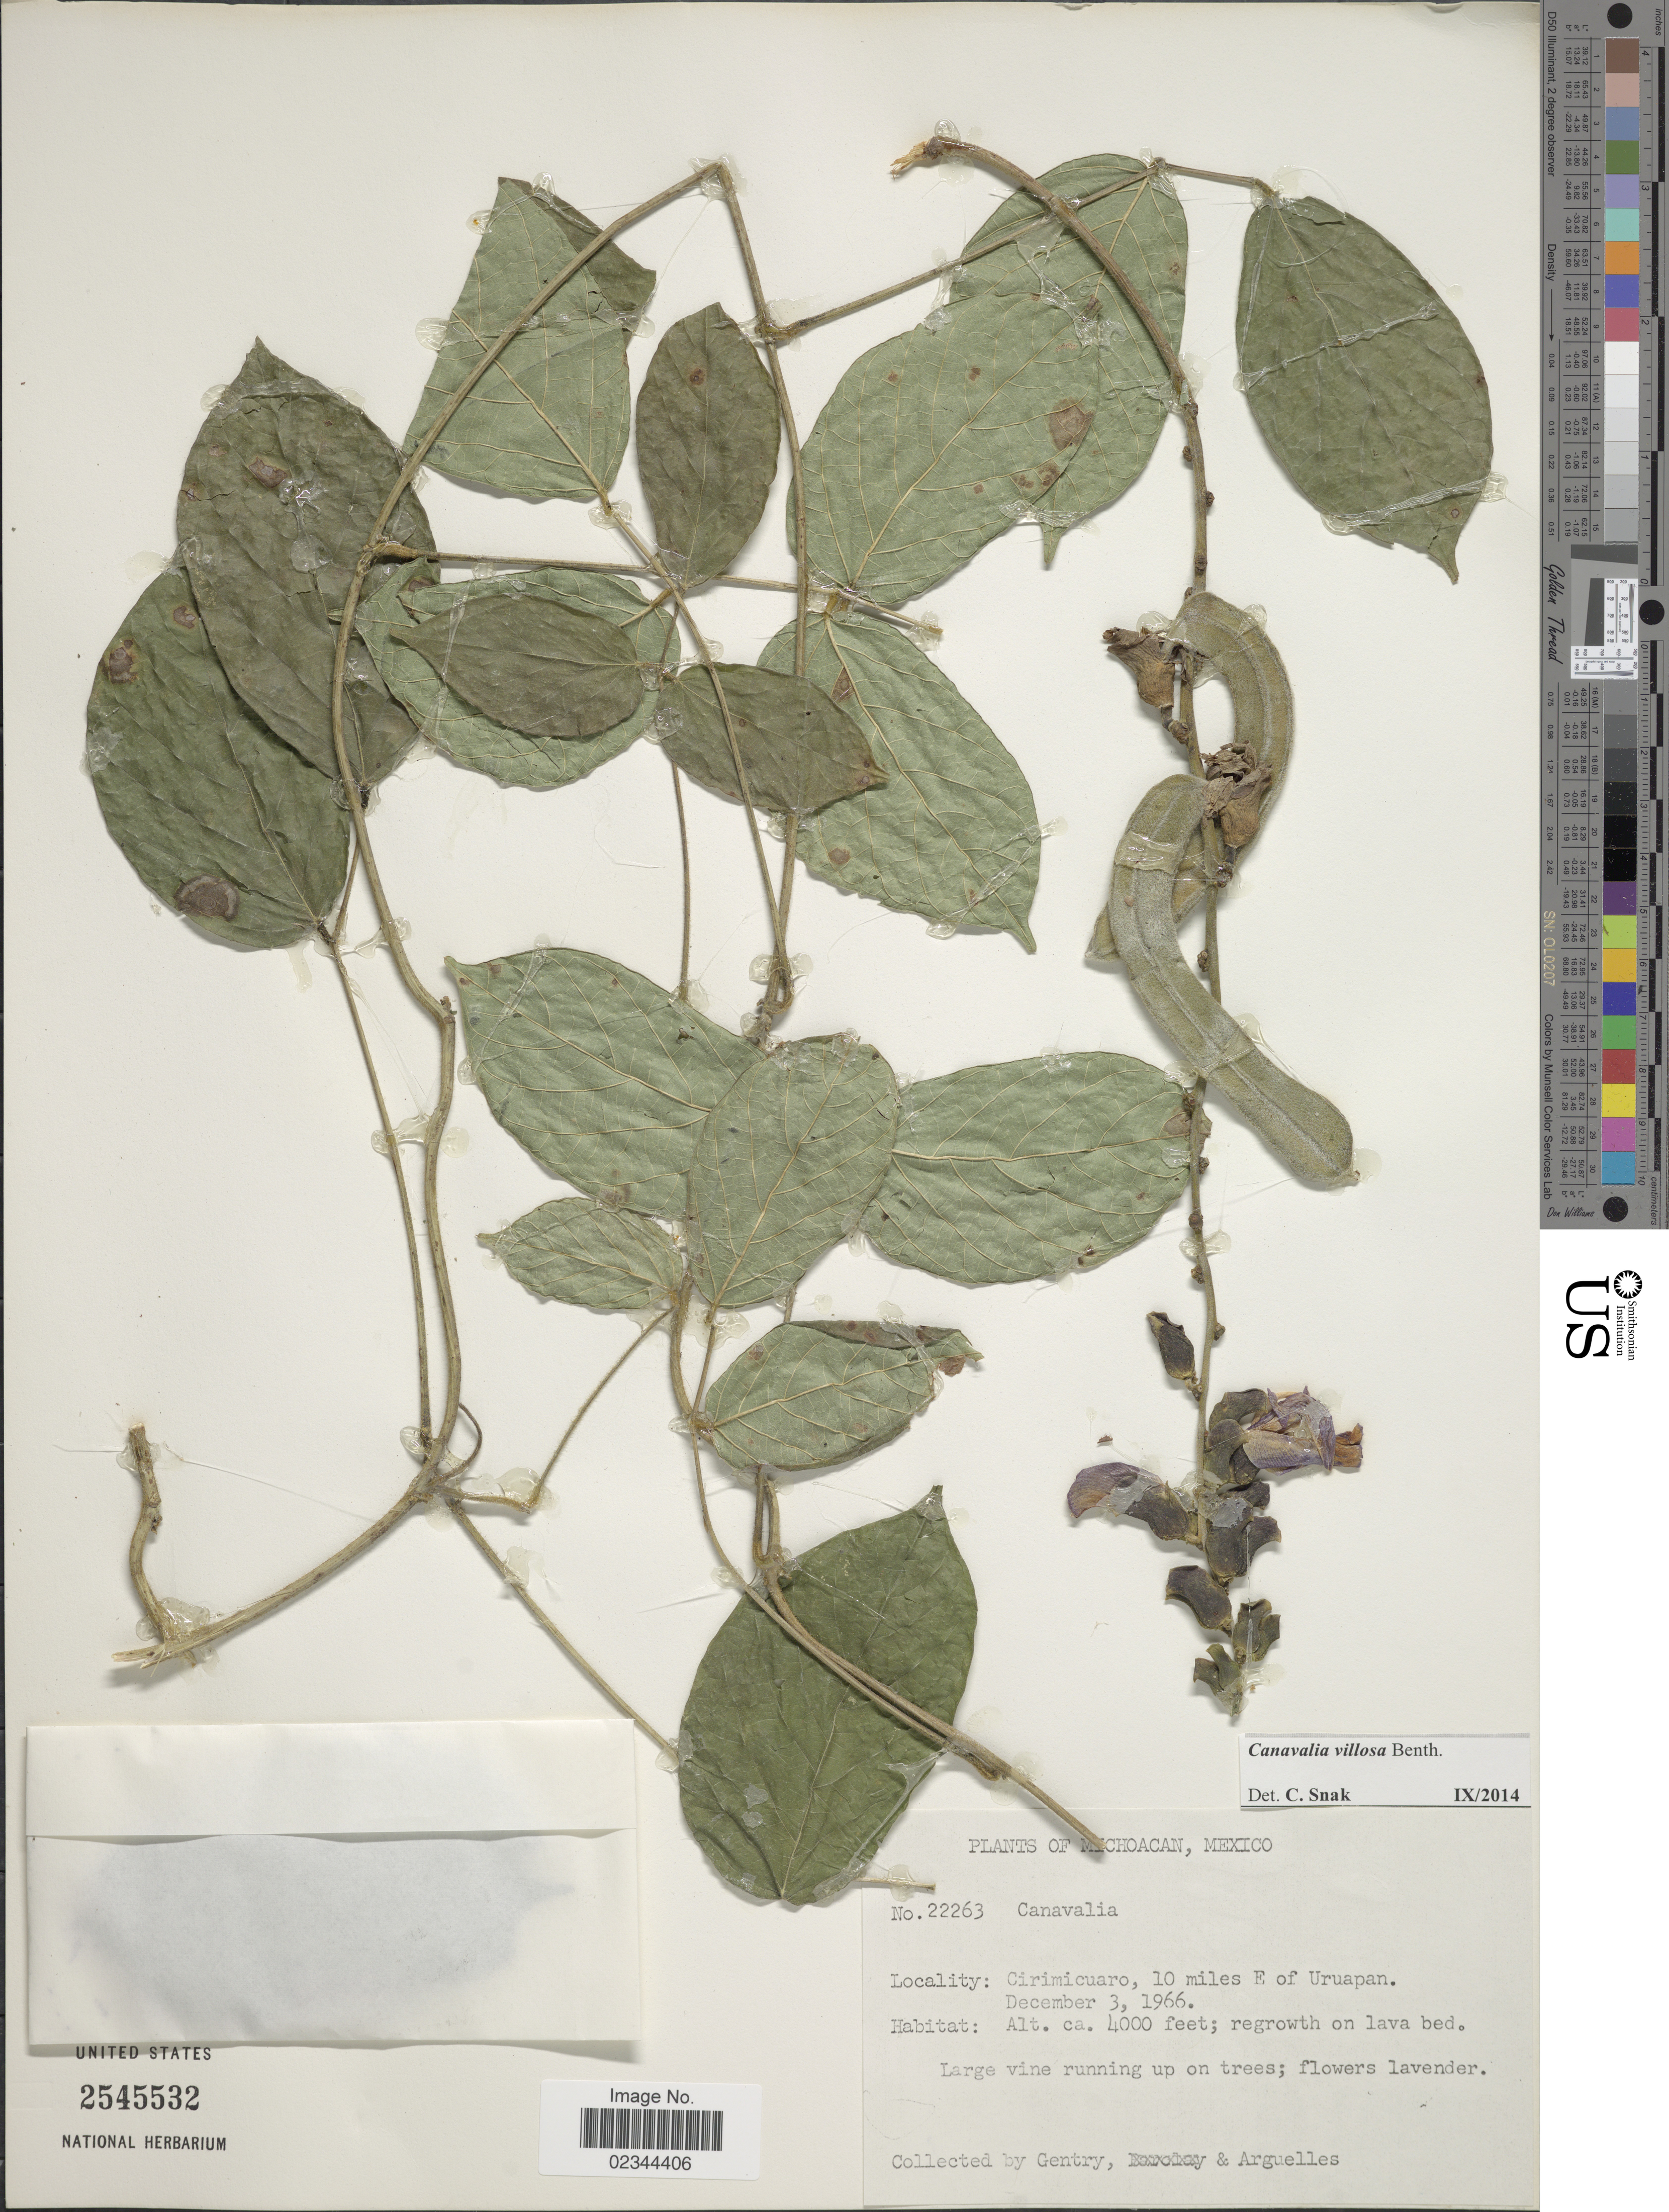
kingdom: Plantae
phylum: Tracheophyta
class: Magnoliopsida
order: Fabales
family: Fabaceae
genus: Canavalia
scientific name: Canavalia villosa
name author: Benth.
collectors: Gentry, -- & Arguelles, --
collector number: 22263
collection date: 1966-12-03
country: Mexico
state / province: Michoacán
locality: Cirimicuaro, 10 miles E of Uruapan.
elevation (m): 1219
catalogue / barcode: US 2545532